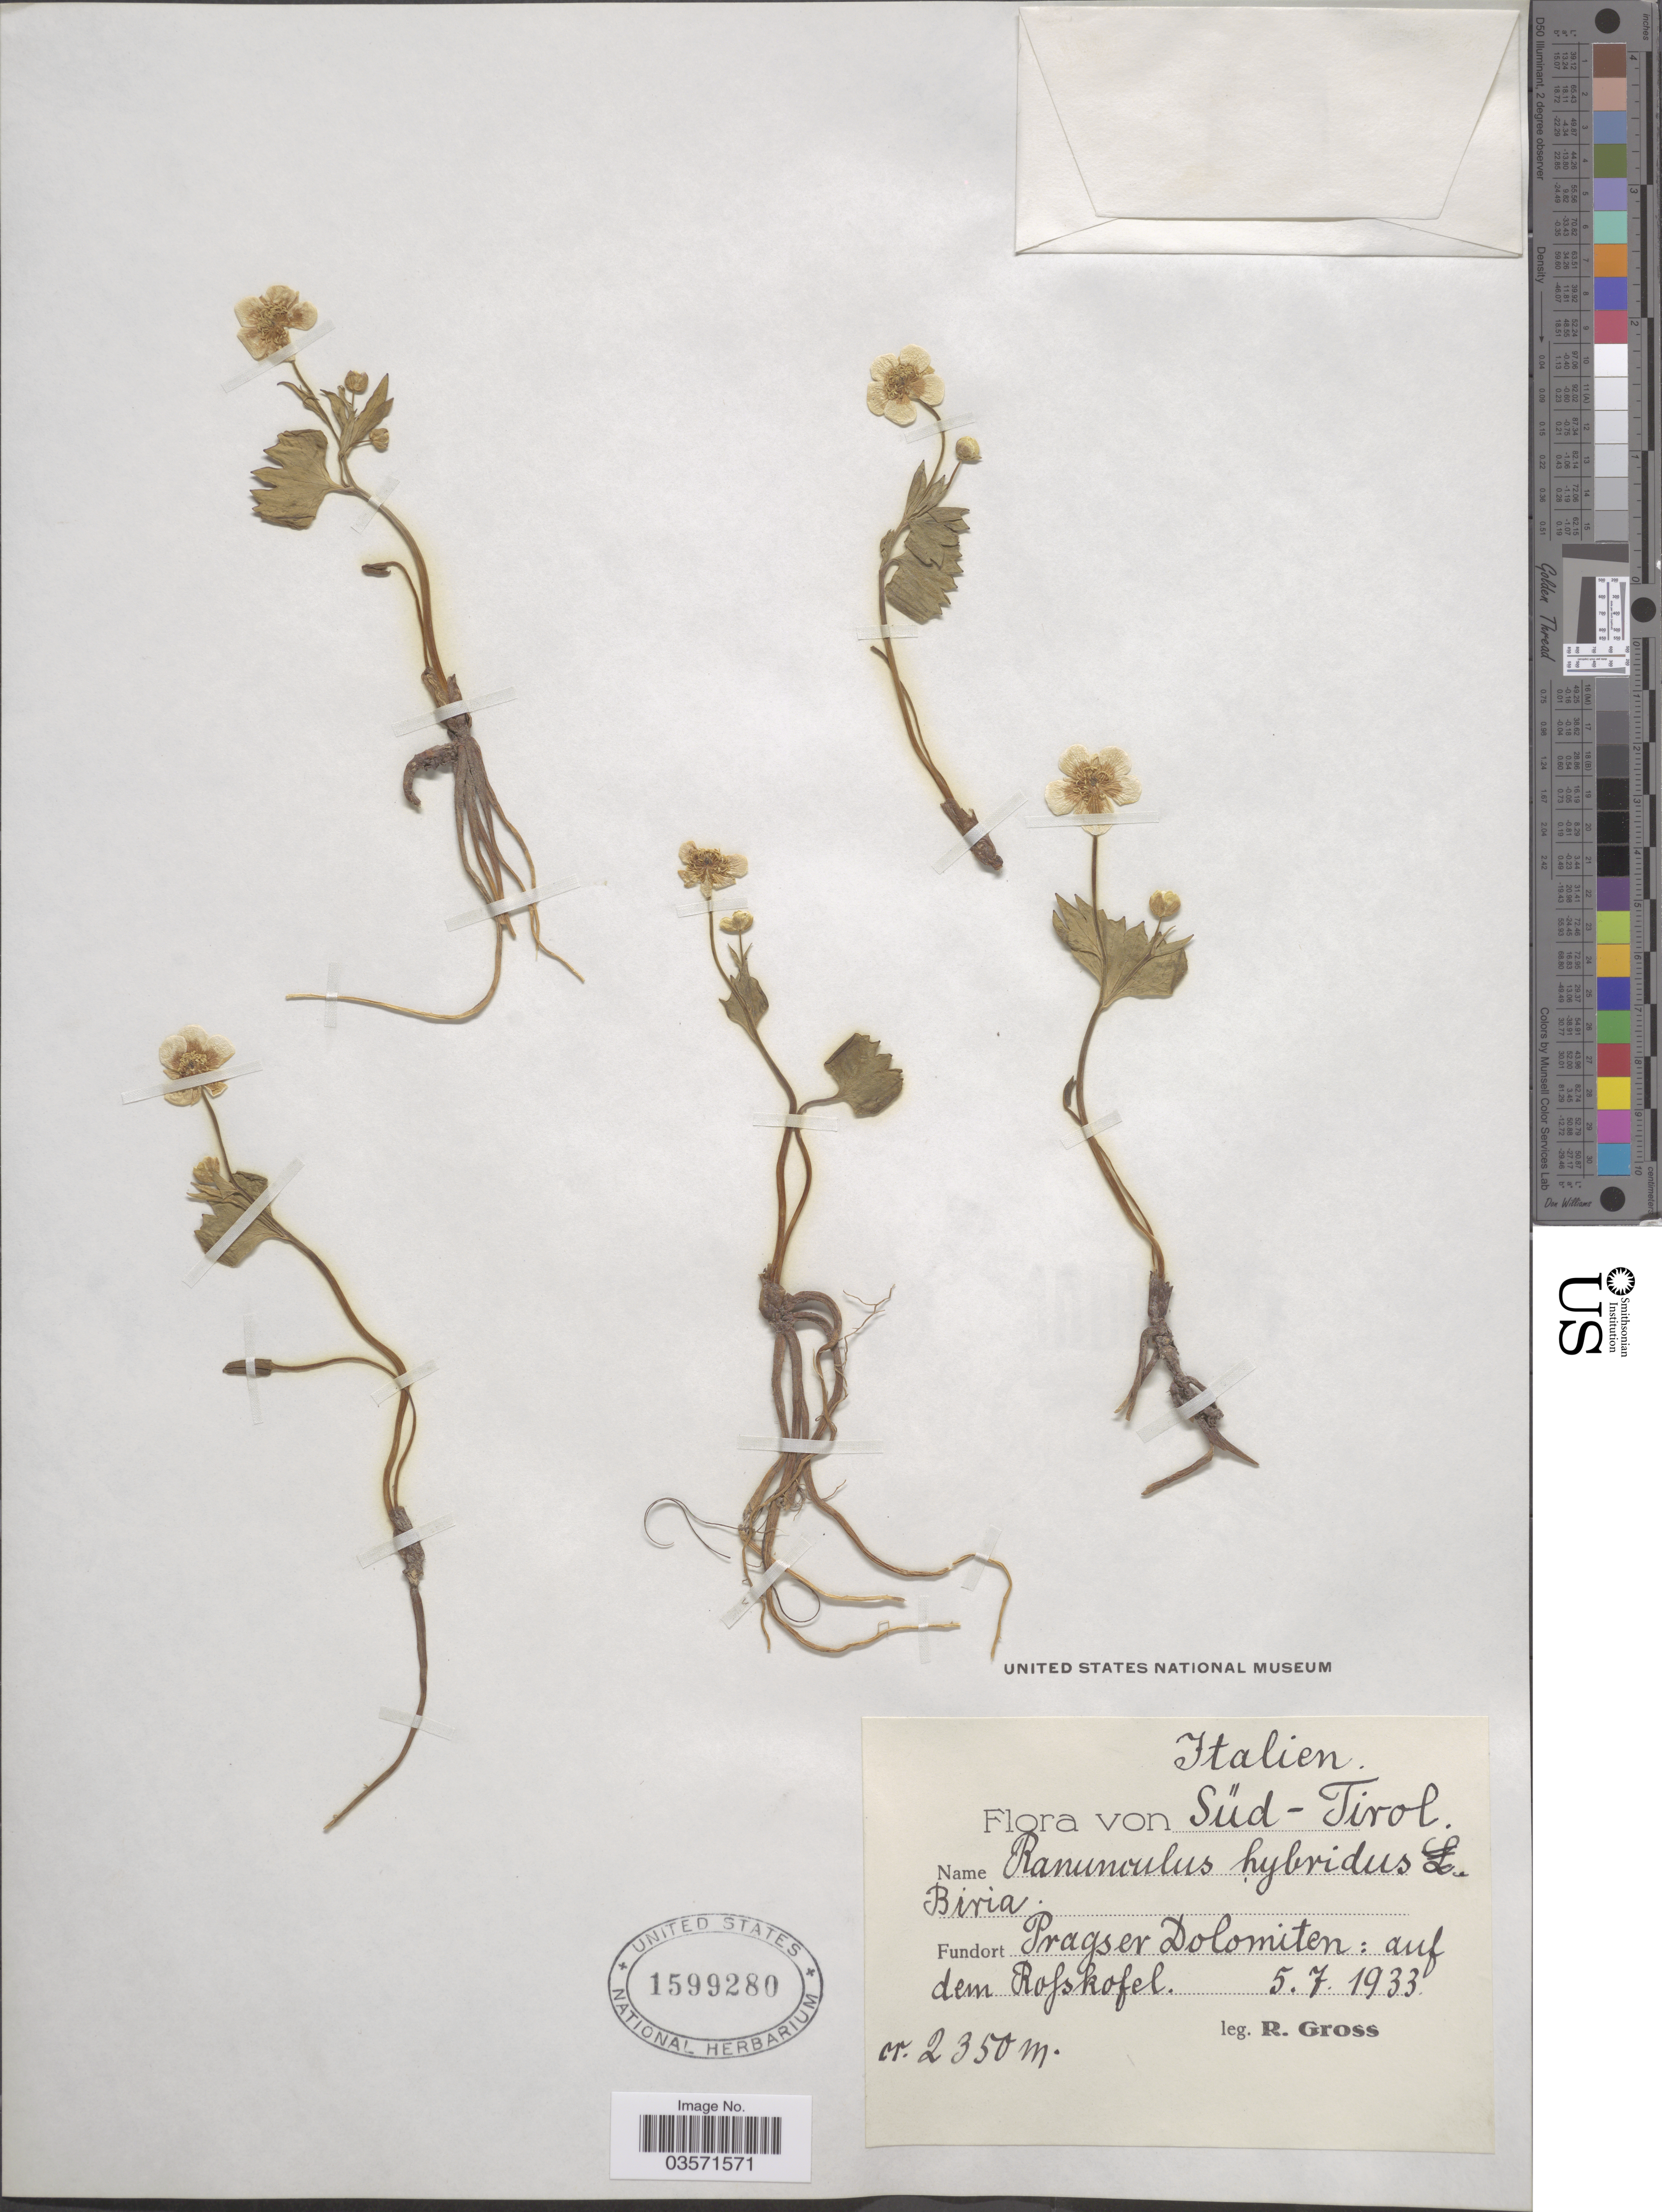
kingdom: Plantae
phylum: Tracheophyta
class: Magnoliopsida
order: Ranunculales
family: Ranunculaceae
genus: Ranunculus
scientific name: Ranunculus hybridus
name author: Biria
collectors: R. Gross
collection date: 1933-07-05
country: Italy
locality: Italien. Süd-Tirol. Pragser Dolomiten: auf dem Rofskofel.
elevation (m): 2350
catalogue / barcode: US 1599280